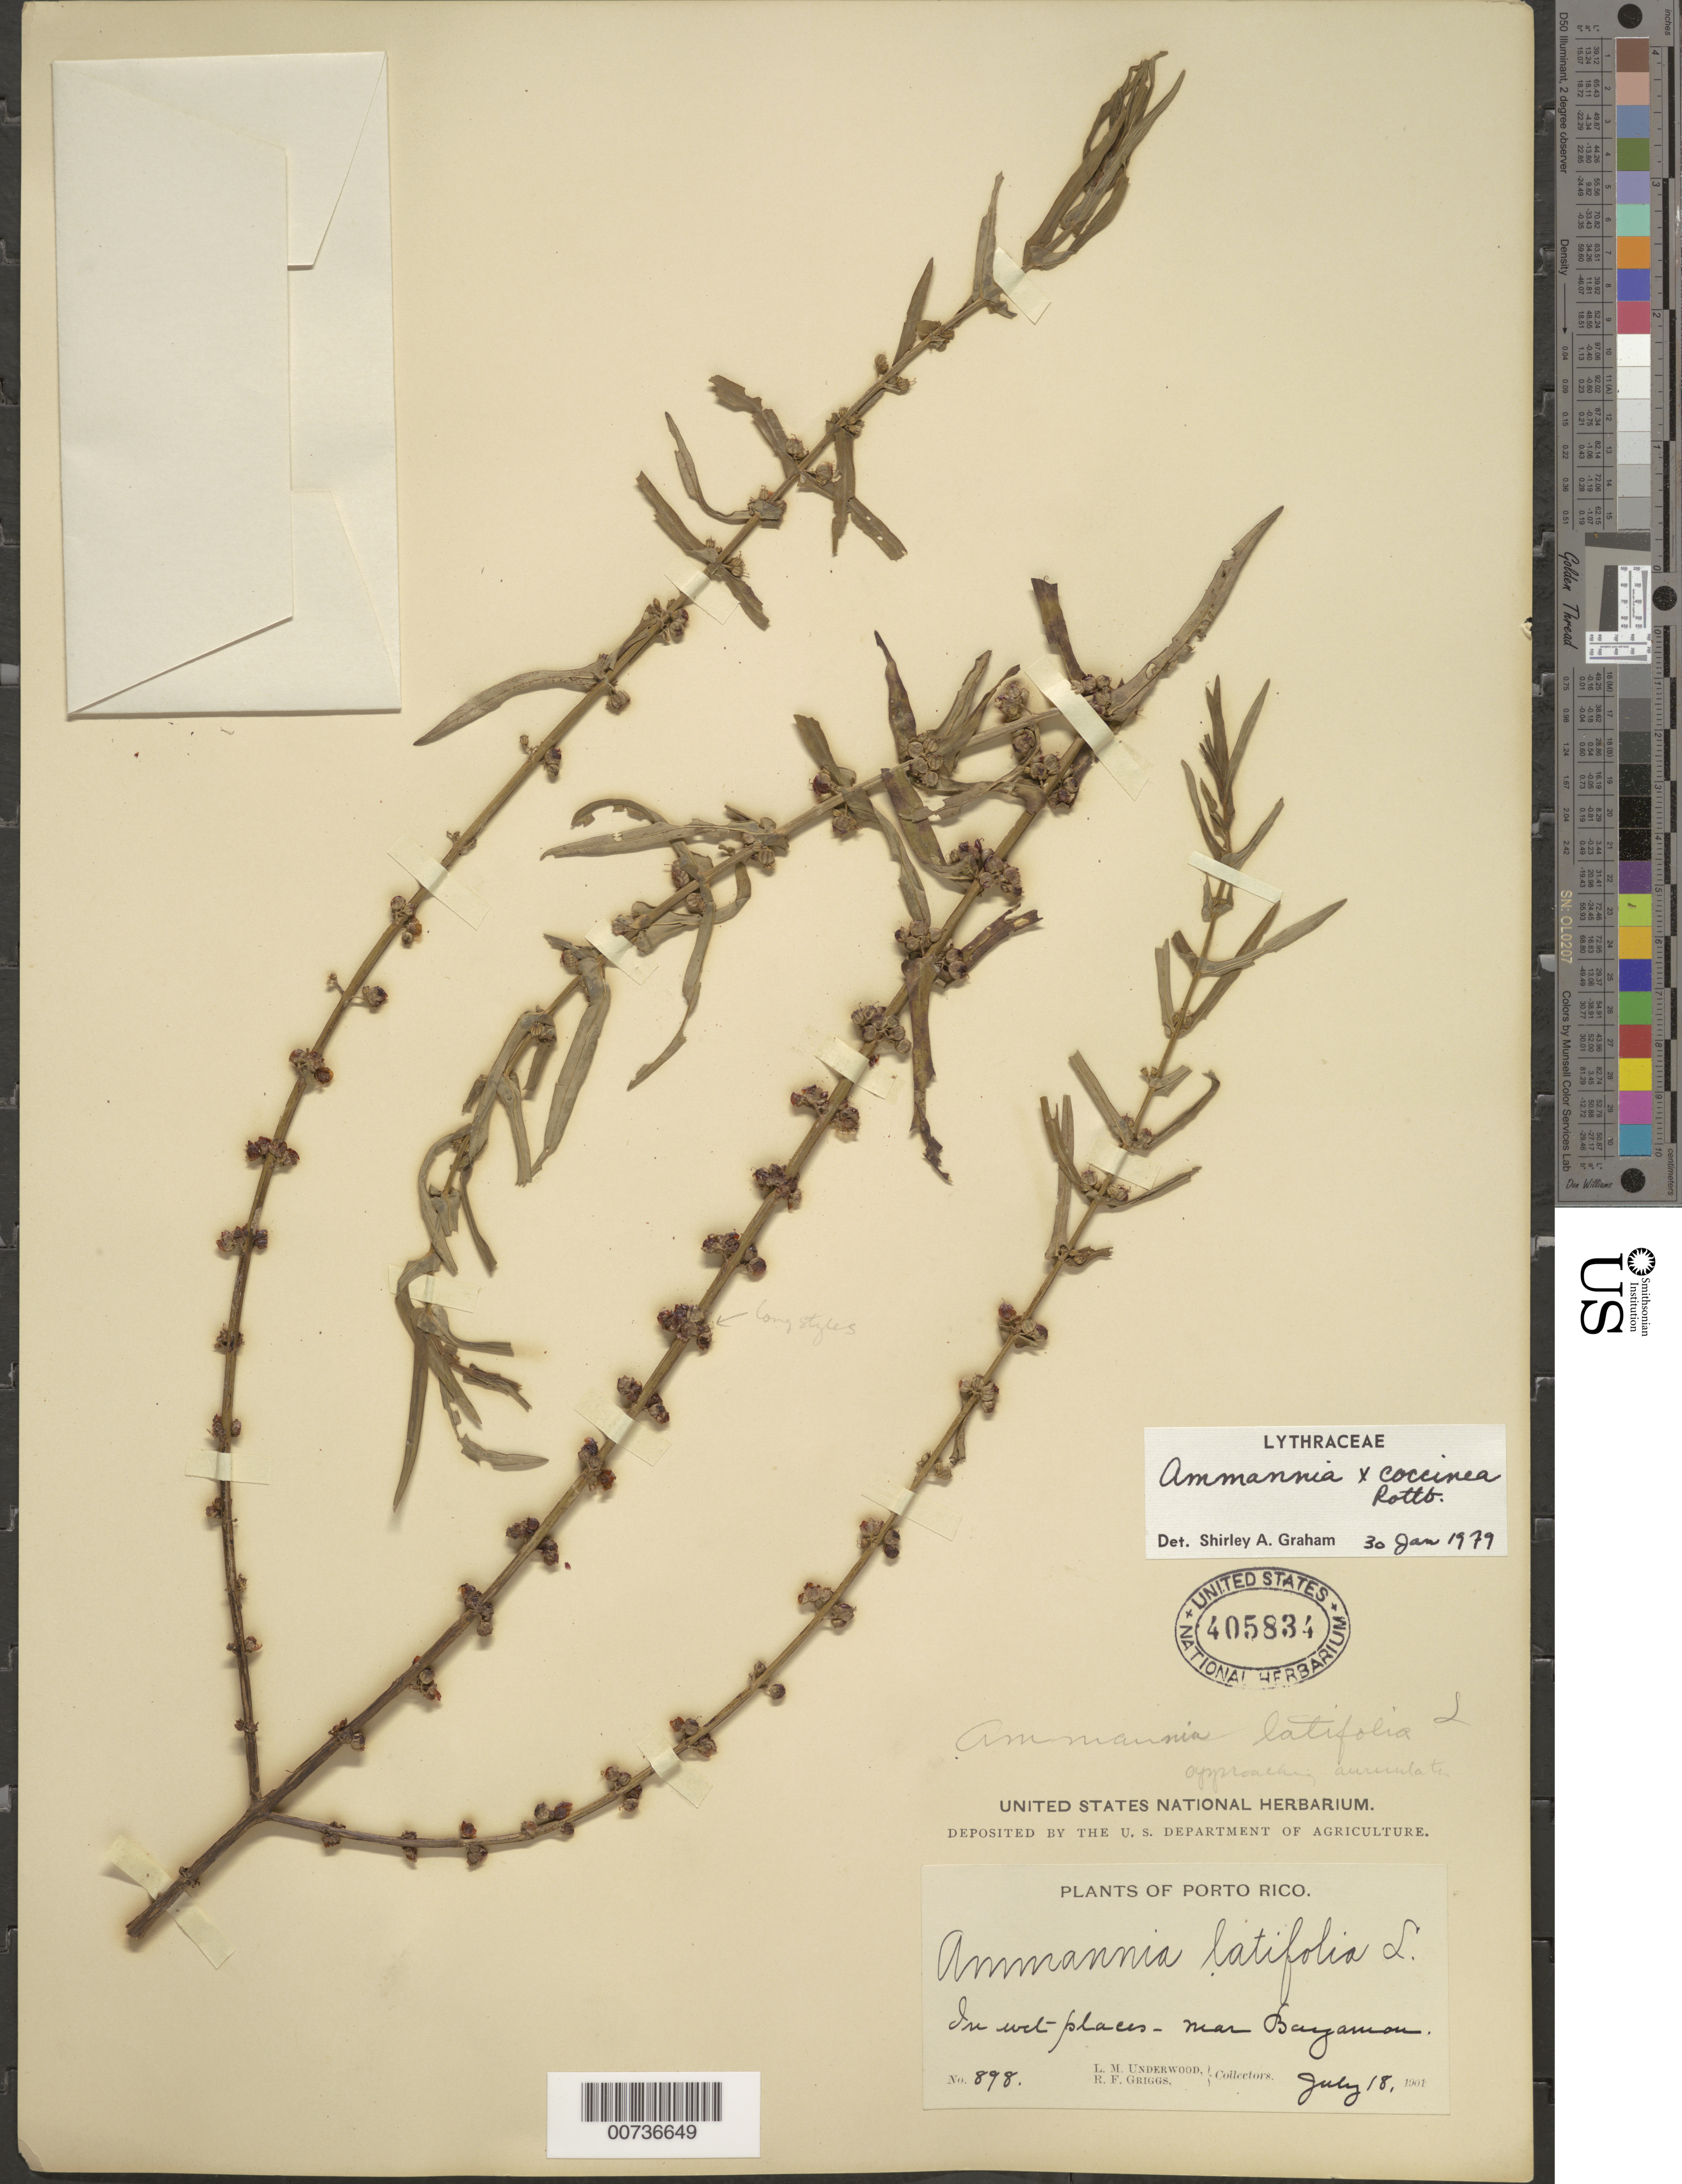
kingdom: Plantae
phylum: Tracheophyta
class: Magnoliopsida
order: Myrtales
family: Lythraceae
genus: Ammannia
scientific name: Ammannia coccinea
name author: Rottb.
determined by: Graham, Shirley Ann Tousch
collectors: L. M. Underwood & R. F. Griggs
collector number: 898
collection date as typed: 18 Jul 1901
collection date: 1901-07-18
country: Puerto Rico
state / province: Bayamón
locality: Near Bayamón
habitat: In wet places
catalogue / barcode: US 405834